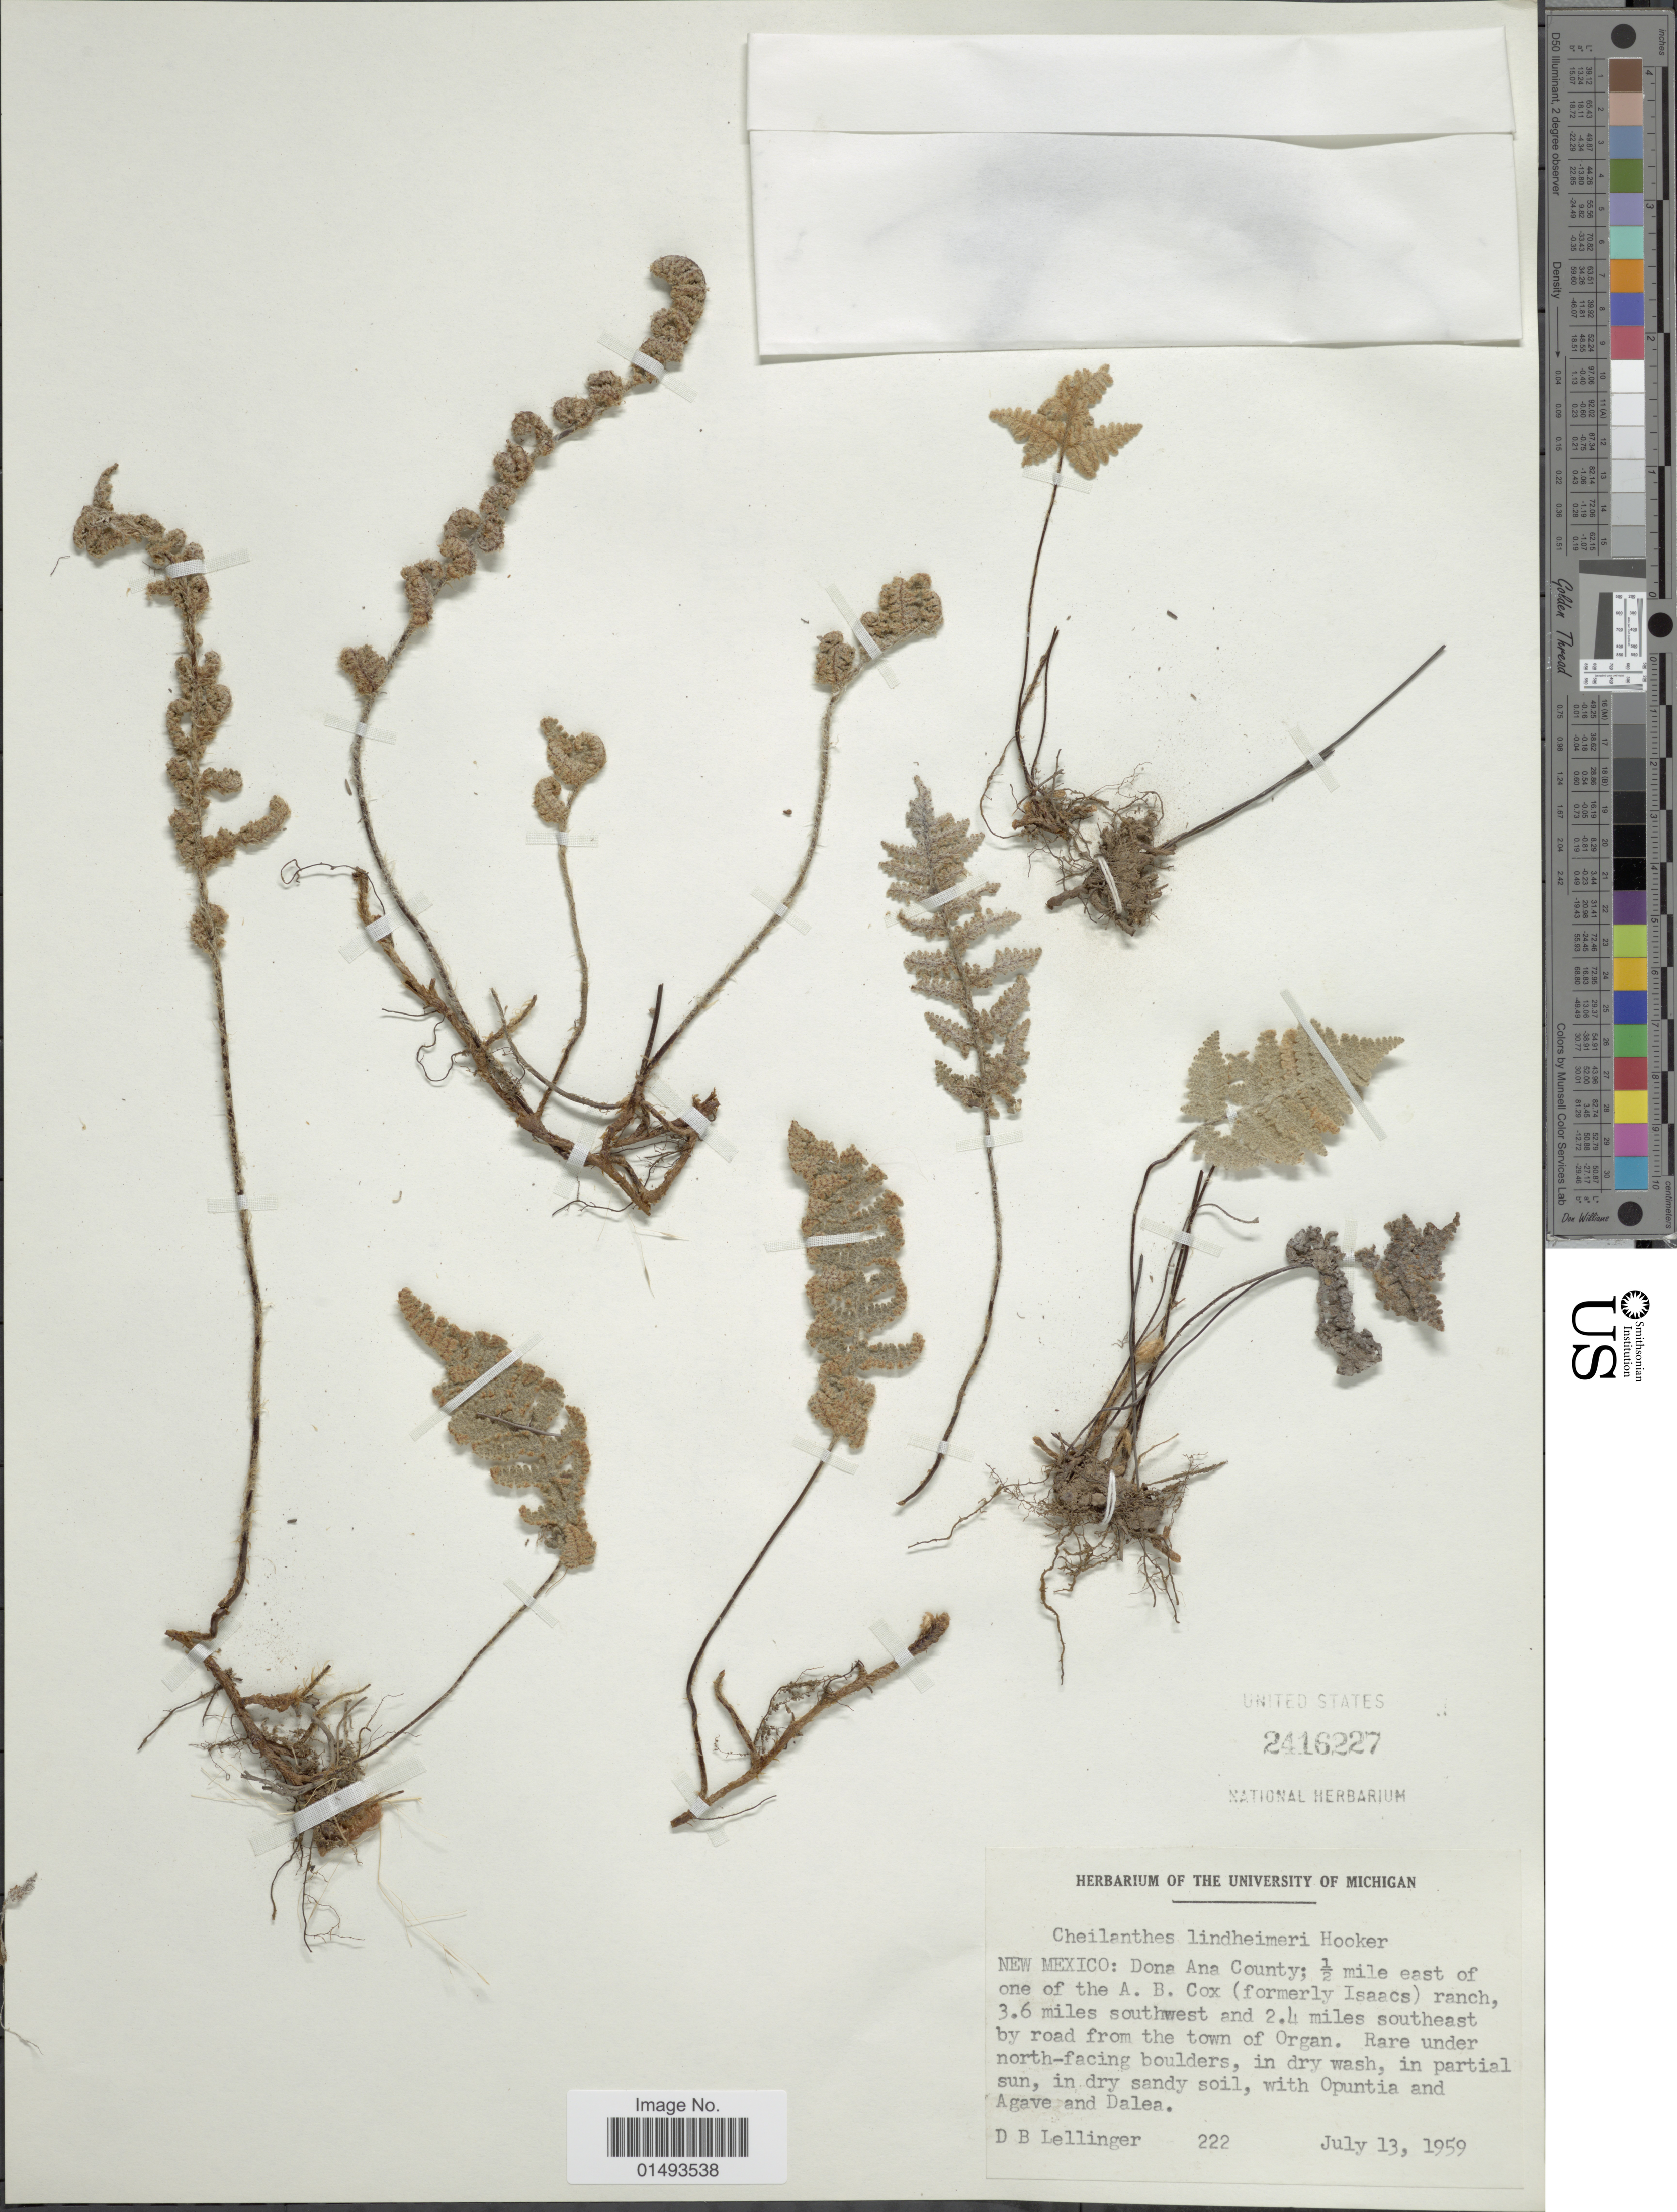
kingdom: Plantae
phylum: Tracheophyta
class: Polypodiopsida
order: Polypodiales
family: Pteridaceae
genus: Myriopteris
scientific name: Myriopteris lindheimeri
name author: (Hook.) J. Sm.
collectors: D. B. Lellinger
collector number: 222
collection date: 1959-07-13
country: United States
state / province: New Mexico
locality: Dona Ana County; 0.5 mile east of one of the A.B. Cox (formerly Isaacs) ranch, 3.6 miles southwest and 2.4 miles southeast by road from the town of Organ. Rare under north facing boulders, in dry wash , in partial sun, in dry sandy soil, with Opunti and Agave and Dalea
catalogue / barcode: US 2416227